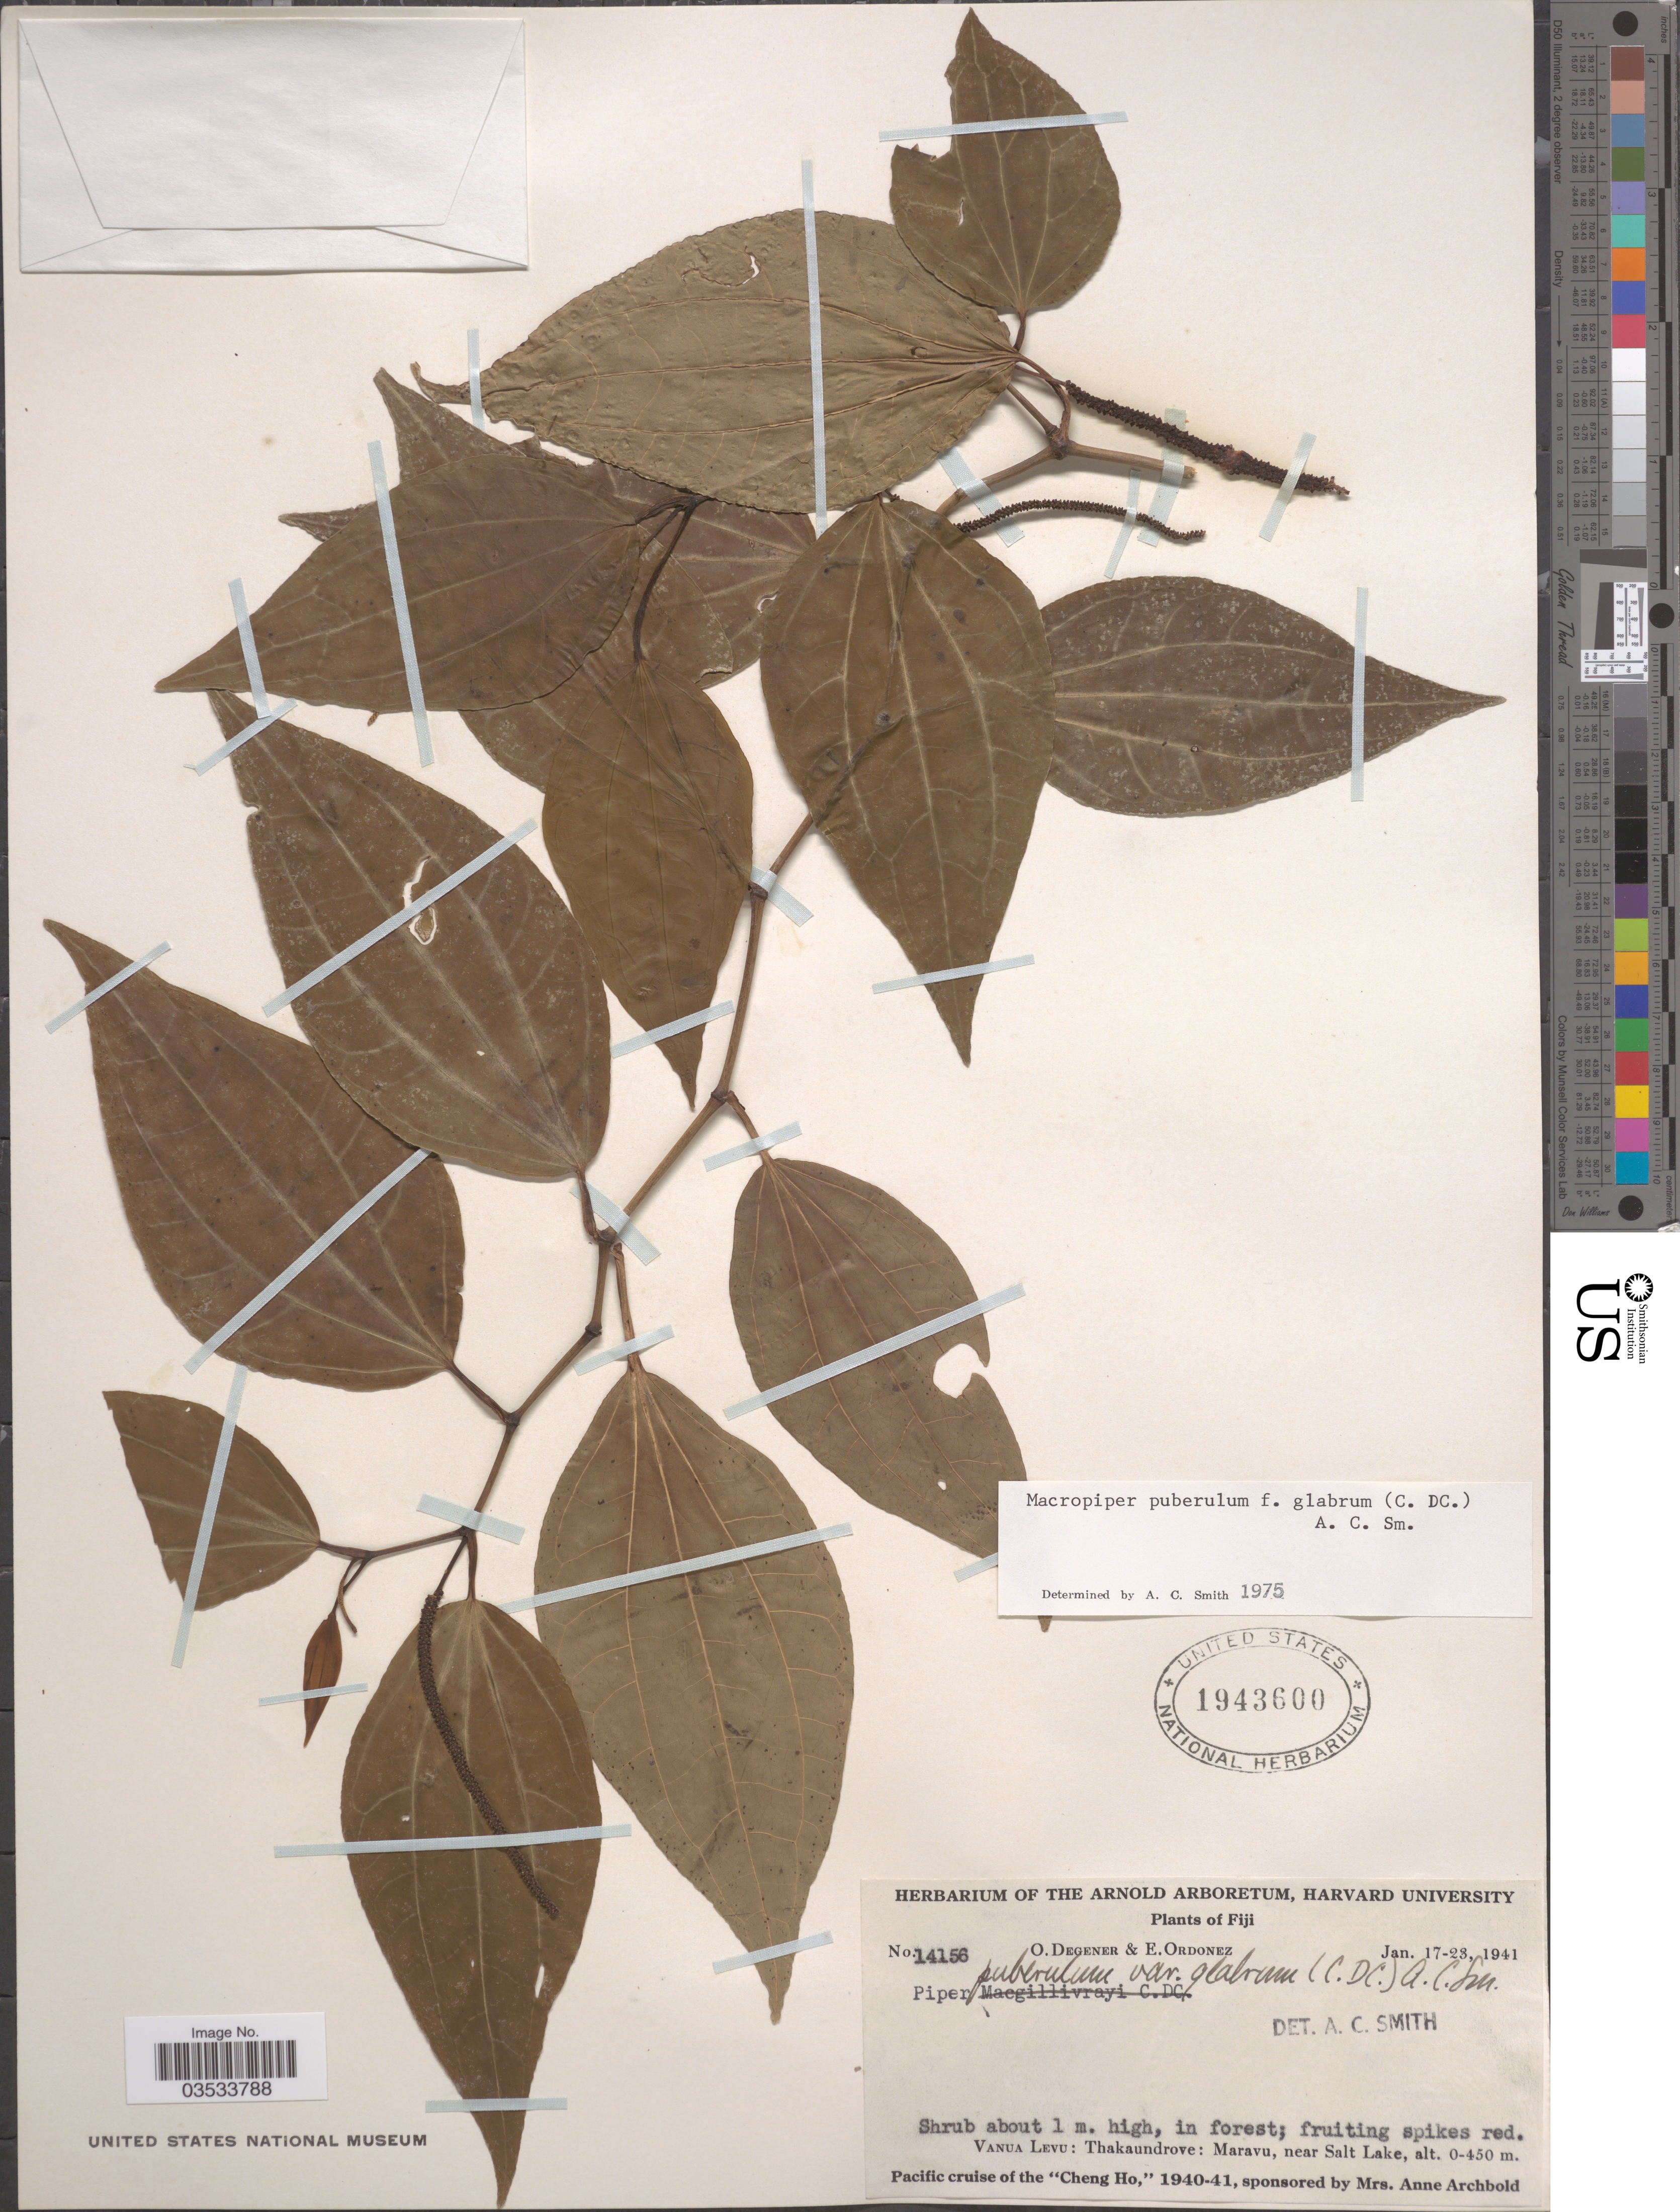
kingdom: Plantae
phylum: Tracheophyta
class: Magnoliopsida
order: Piperales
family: Piperaceae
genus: Piper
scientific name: Piper puberulum var. glabrum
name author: (C. DC.) C.A. Sm.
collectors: O. Degener & E. Ordonez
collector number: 14156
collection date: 1941-01-17/1941-01-23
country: Fiji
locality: Vanua Levu: Thakaundrove: Maravu, near Salt Lake.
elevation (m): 0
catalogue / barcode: US 1943600